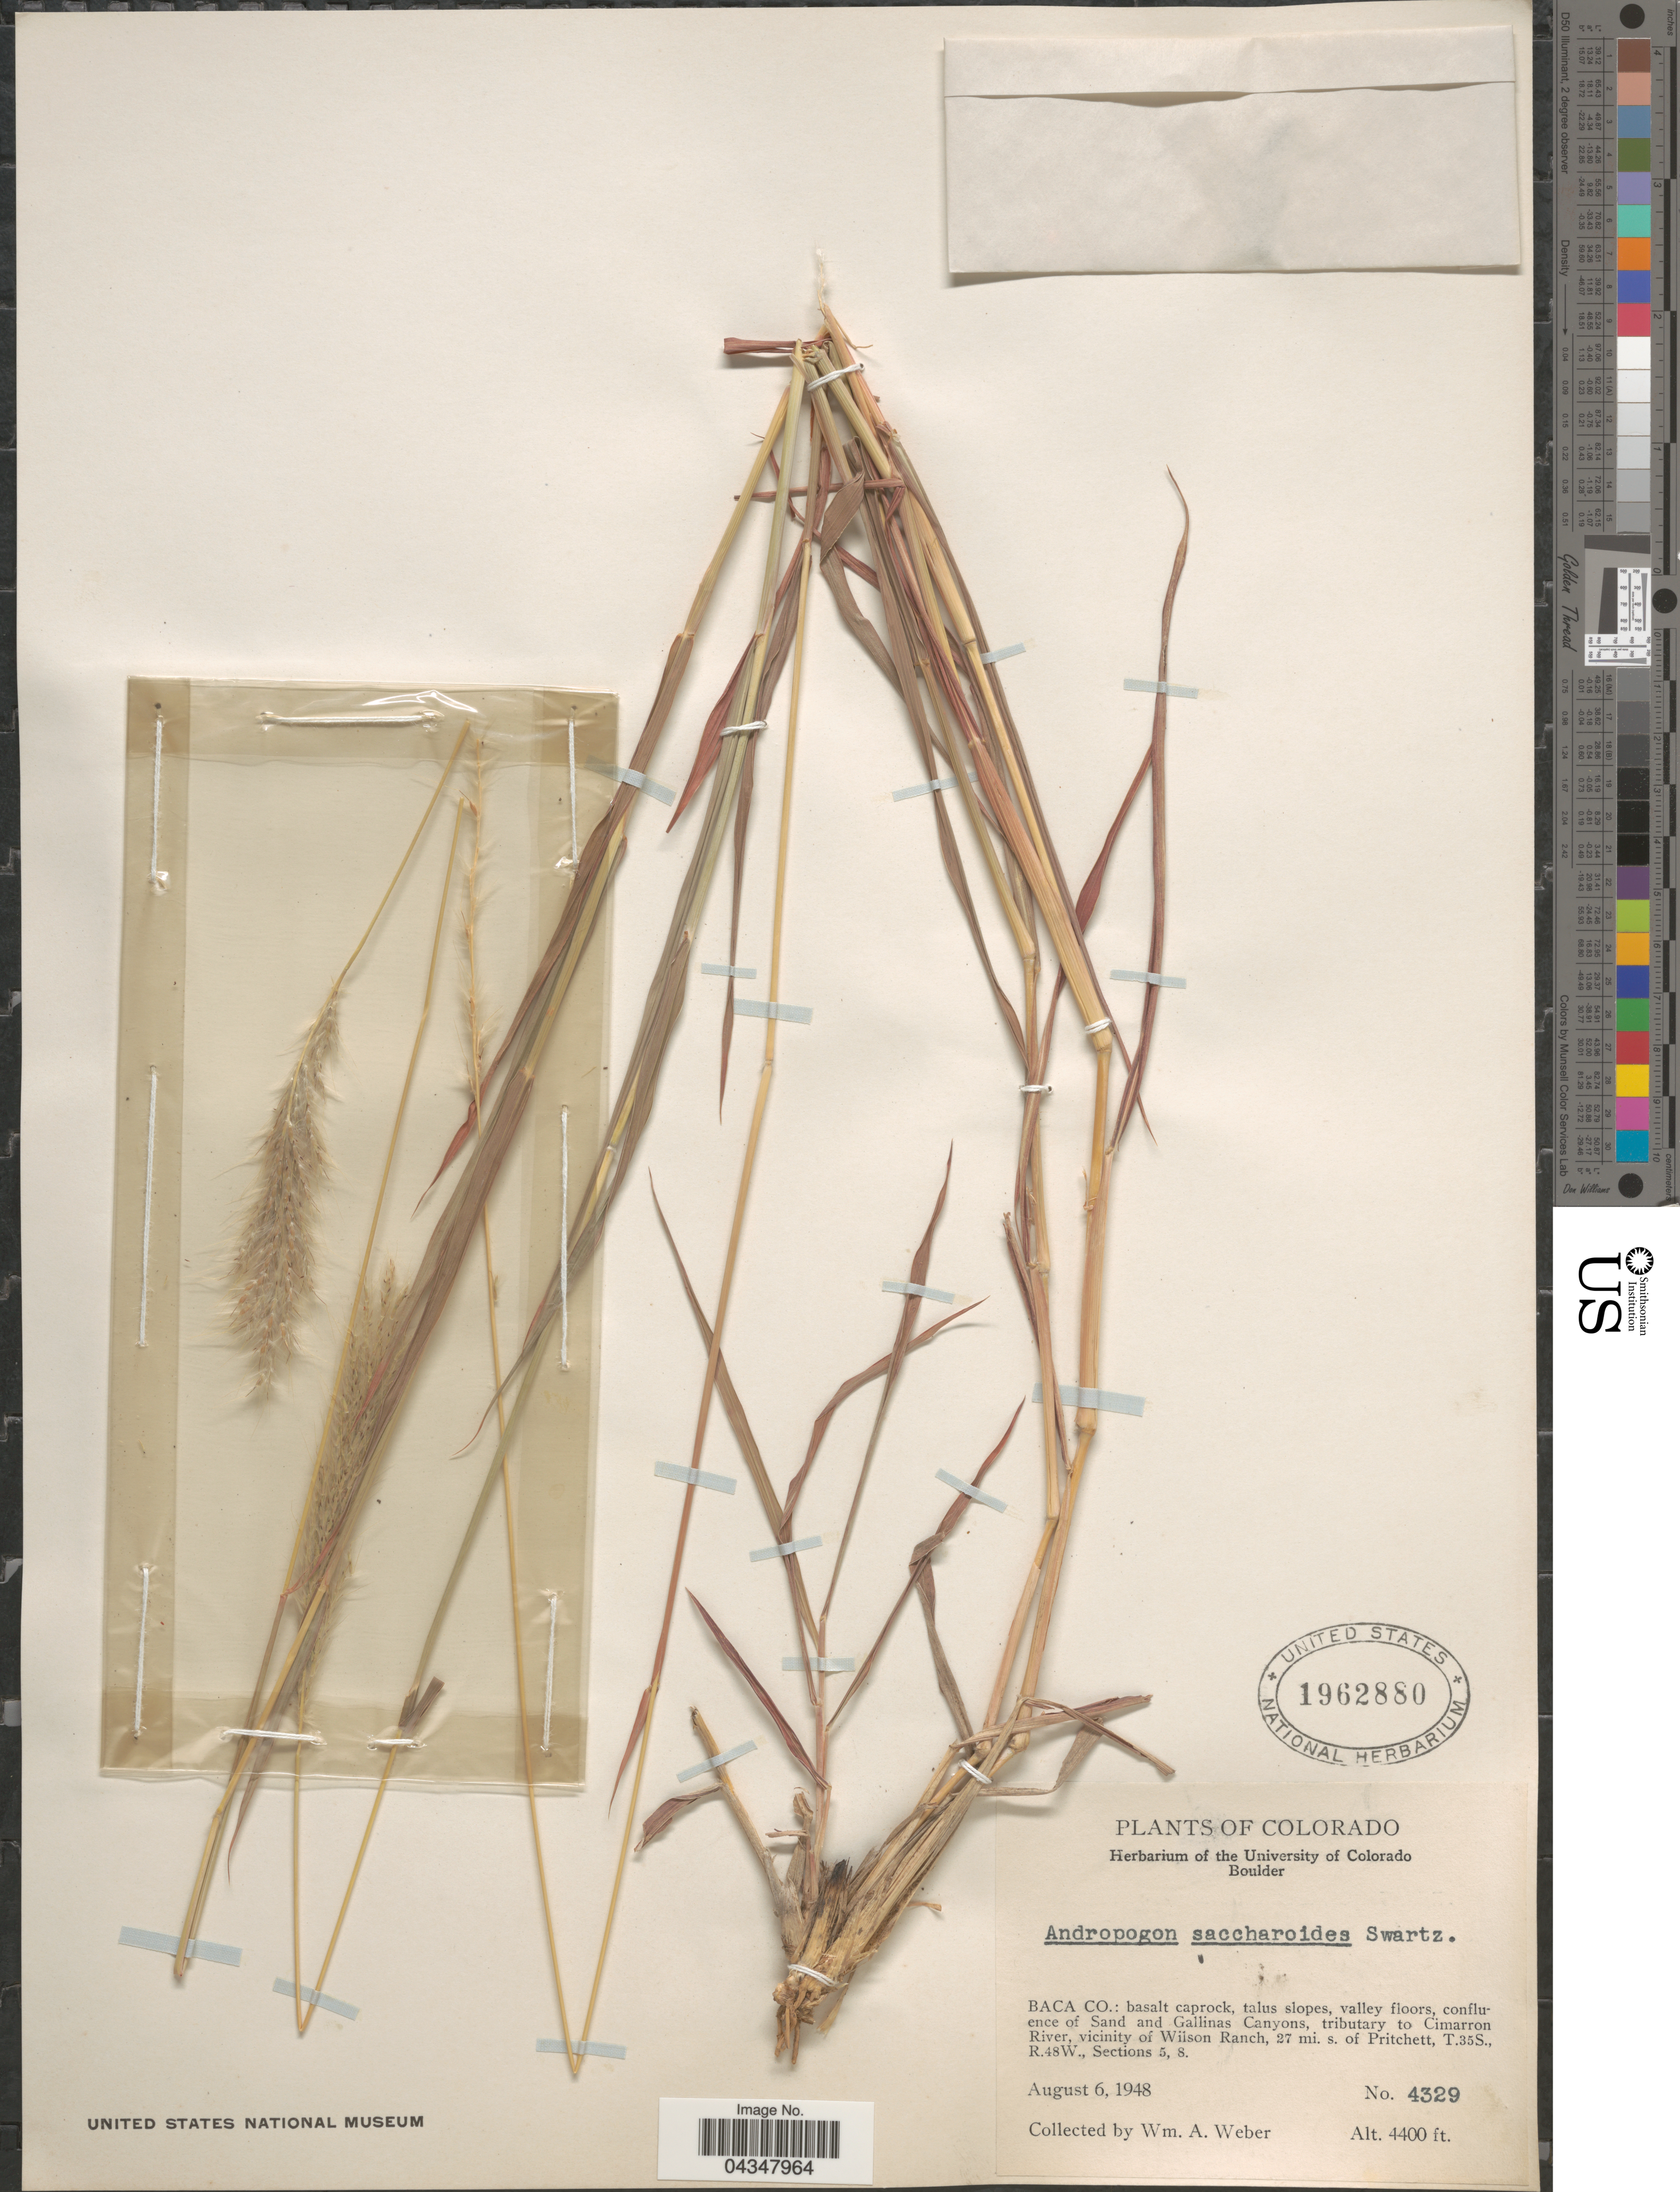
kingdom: Plantae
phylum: Tracheophyta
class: Liliopsida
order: Poales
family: Poaceae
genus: Bothriochloa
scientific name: Bothriochloa saccharoides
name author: (Sw.) Rydb.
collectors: W. A. Weber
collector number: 4329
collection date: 1948-08-06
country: United States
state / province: Colorado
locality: Baca Co.: confluence of Sand and Gallinas Canyons, tributary to Cimarron River, vicinity of Wilson Ranch, 27 mi. s. of Pritchett, T.35S., R.48W., Section 5, 8.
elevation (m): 1341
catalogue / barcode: US 1962880